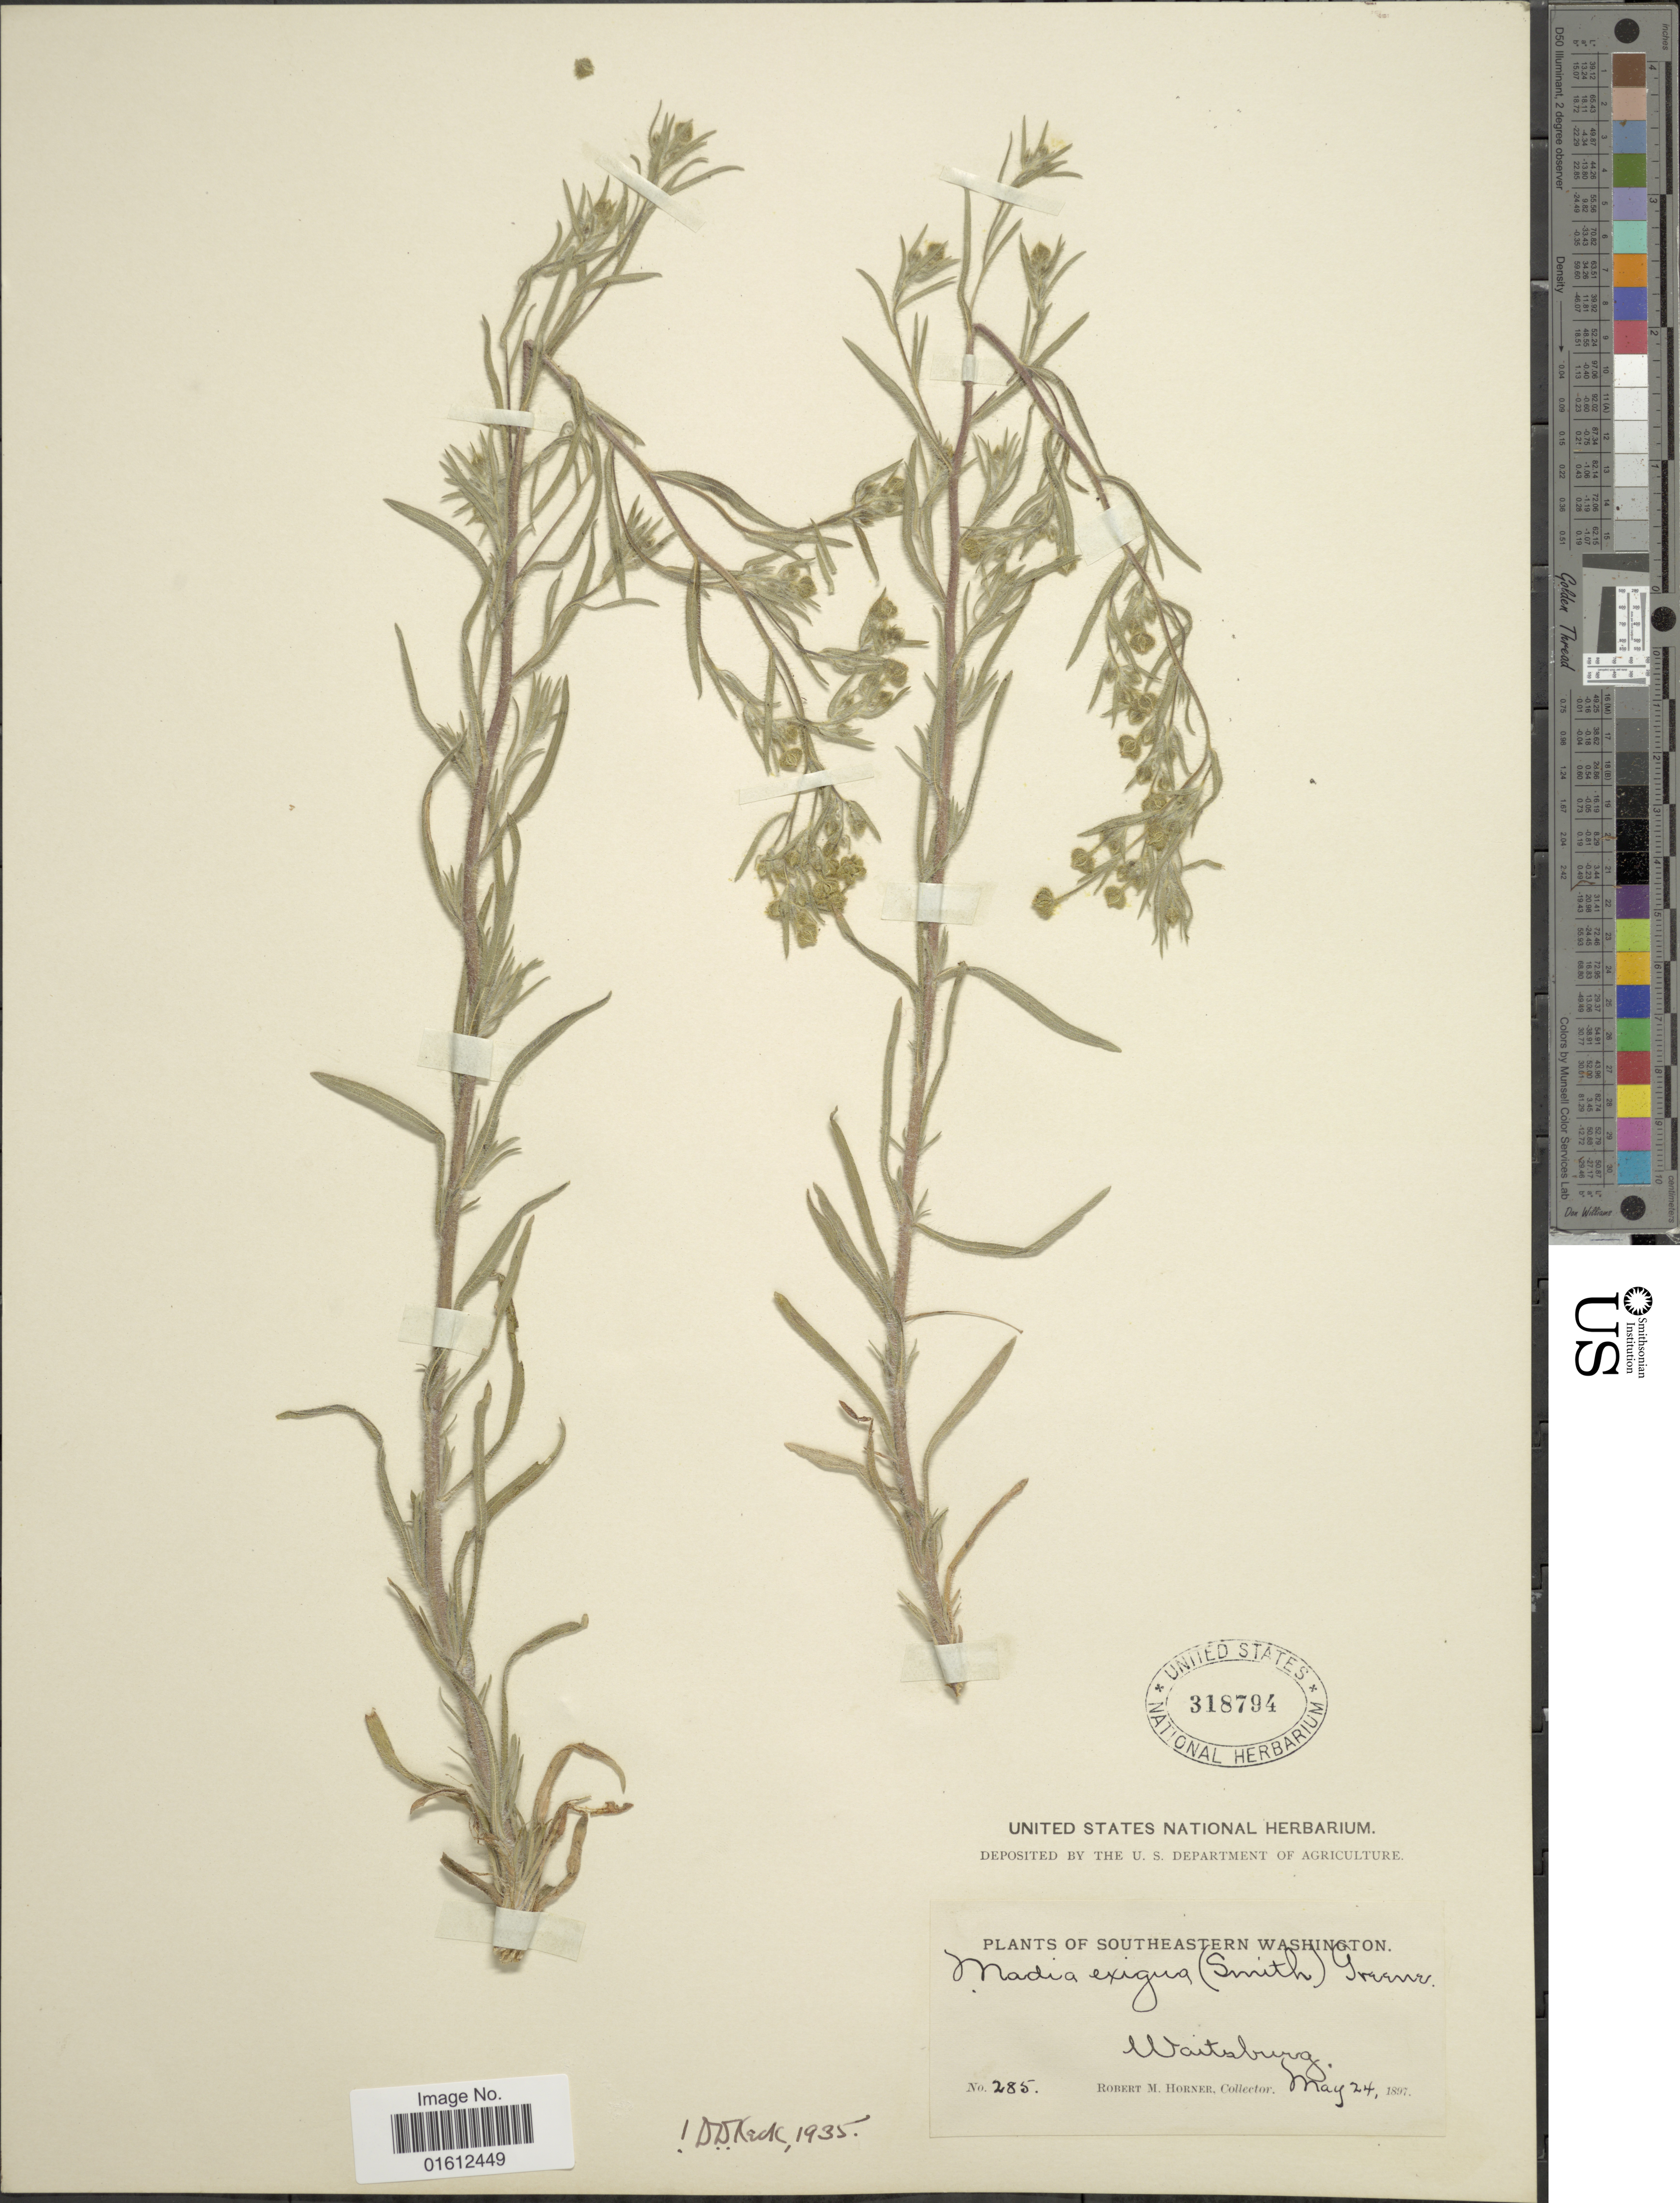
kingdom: Plantae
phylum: Tracheophyta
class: Magnoliopsida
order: Asterales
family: Asteraceae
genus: Madia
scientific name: Madia exigua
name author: (Sm.) A. Gray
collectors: R. Horner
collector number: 285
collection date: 1897-05-24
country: United States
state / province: Washington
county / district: Walla Walla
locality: Southeastern Washington. Waitsburg.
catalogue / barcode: US 318794